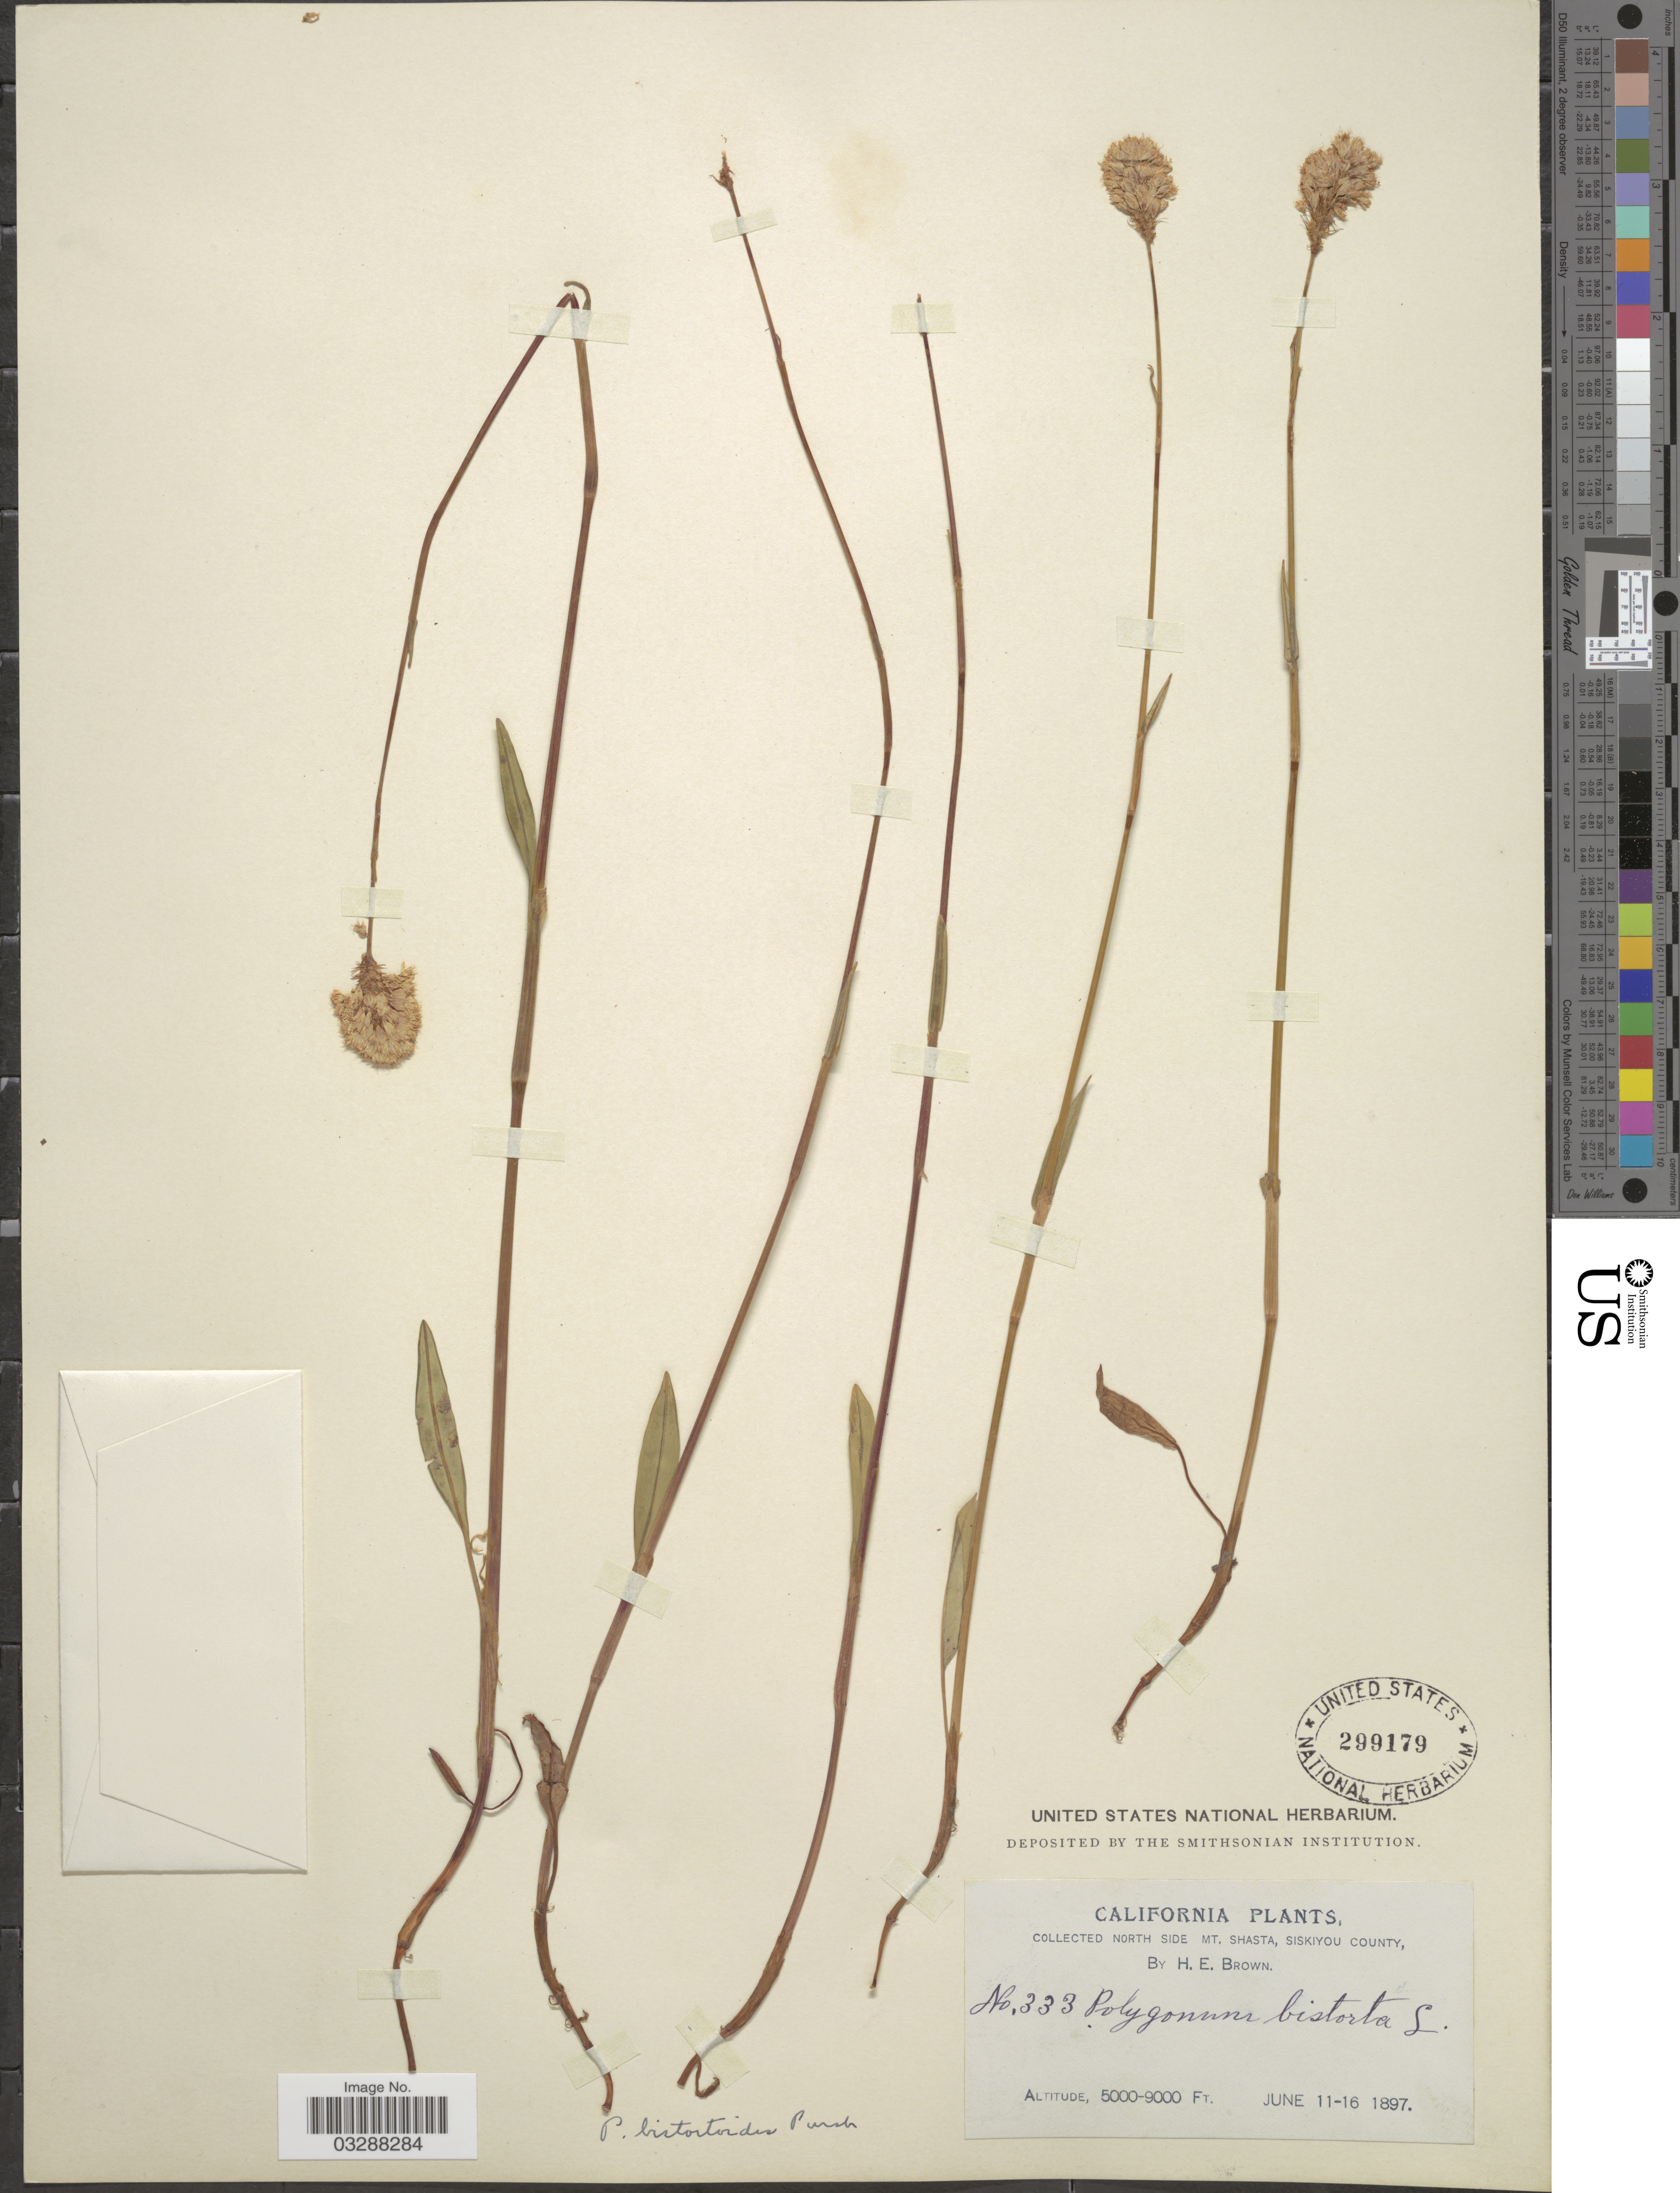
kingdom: Plantae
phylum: Tracheophyta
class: Magnoliopsida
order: Caryophyllales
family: Polygonaceae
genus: Bistorta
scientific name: Bistorta bistortoides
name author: (Pursh) Small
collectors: H. E. Brown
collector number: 333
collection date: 1897-06-11/1897-06-16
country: United States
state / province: California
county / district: Siskiyou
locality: North Side Mt. Shasta, Siskiyou County.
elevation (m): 1524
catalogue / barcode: US 299179